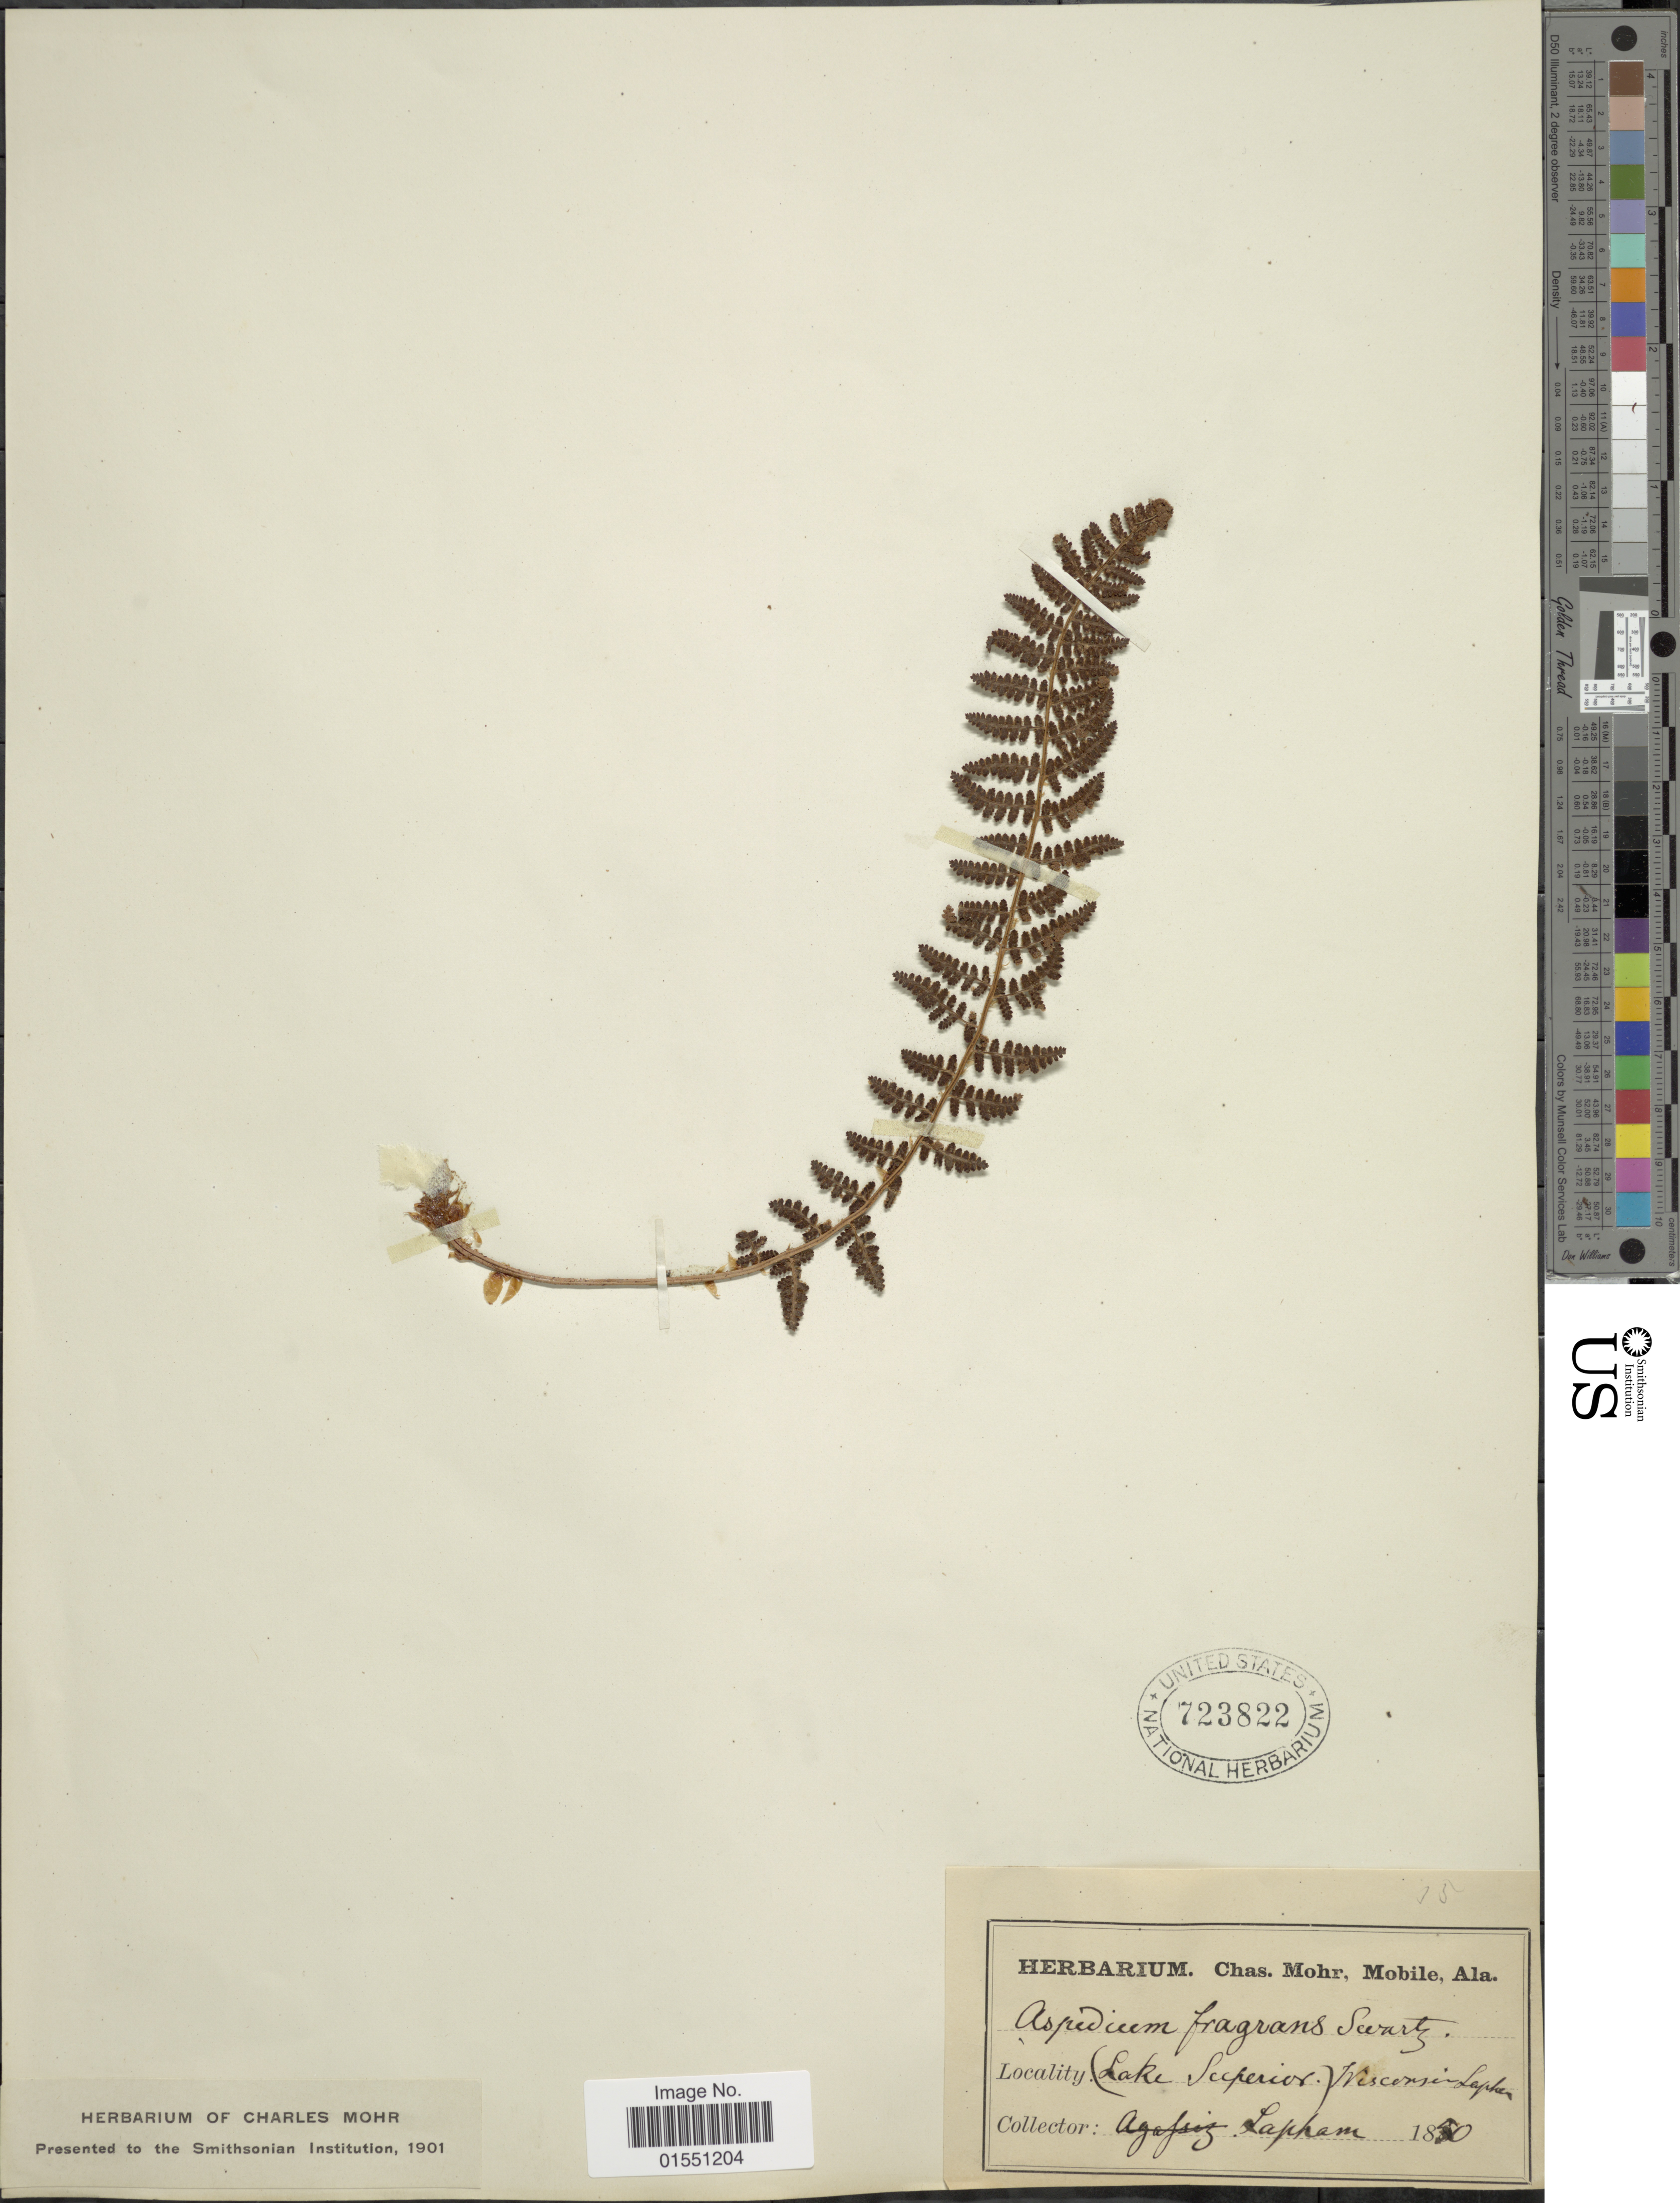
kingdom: Plantae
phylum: Tracheophyta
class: Polypodiopsida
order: Polypodiales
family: Dryopteridaceae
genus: Dryopteris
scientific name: Dryopteris fragrans var. hookeriana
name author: A. Prince ex Weath.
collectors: Lapham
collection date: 1850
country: United States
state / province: Wisconsin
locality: (Lake Superior). Wisconsin Lapham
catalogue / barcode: US 723822